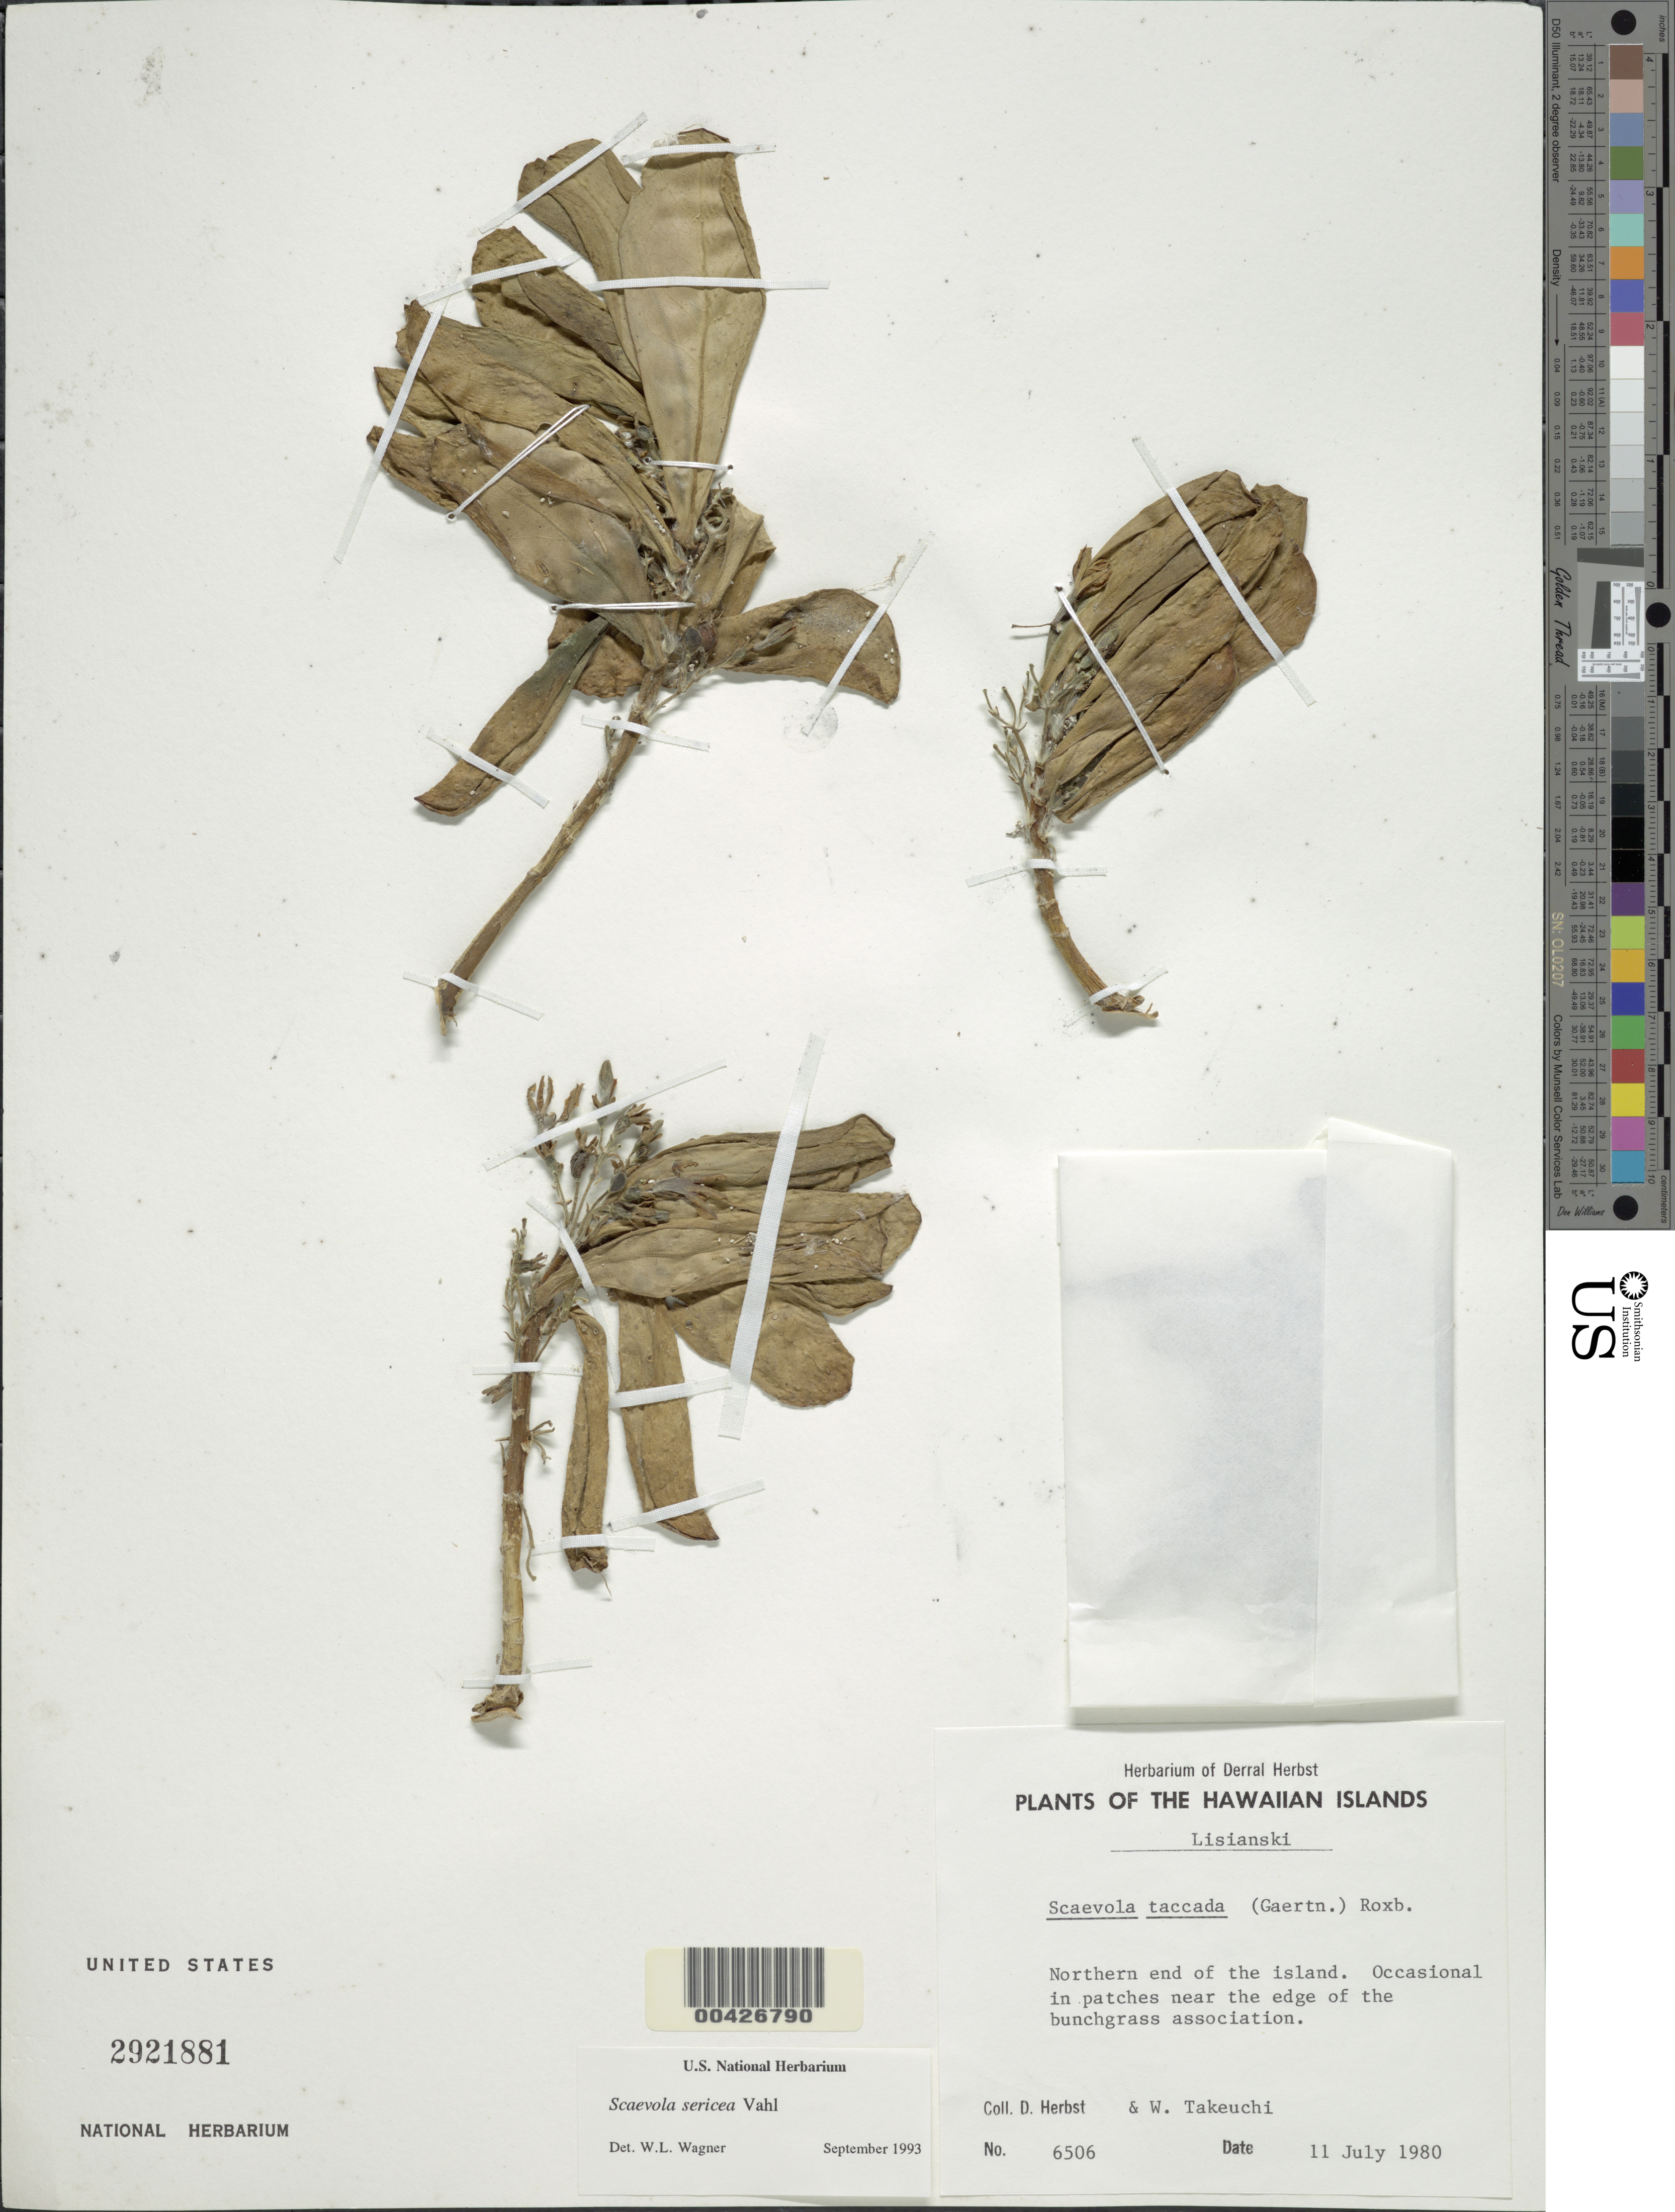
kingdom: Plantae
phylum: Tracheophyta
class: Magnoliopsida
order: Asterales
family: Goodeniaceae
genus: Scaevola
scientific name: Scaevola taccada var. taccada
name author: (Gaertn.) Roxb.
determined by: Wagner, W. L., (BOT), Smithsonian Institution - National Museum of Natural History (UNITED STATES)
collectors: D. R. Herbst & W. N. Takeuchi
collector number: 6506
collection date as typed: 11 Jul 1980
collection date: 1980-07-11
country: United States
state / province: Hawaii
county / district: Honolulu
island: Lisianski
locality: Northern end of island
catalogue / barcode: US 2921881